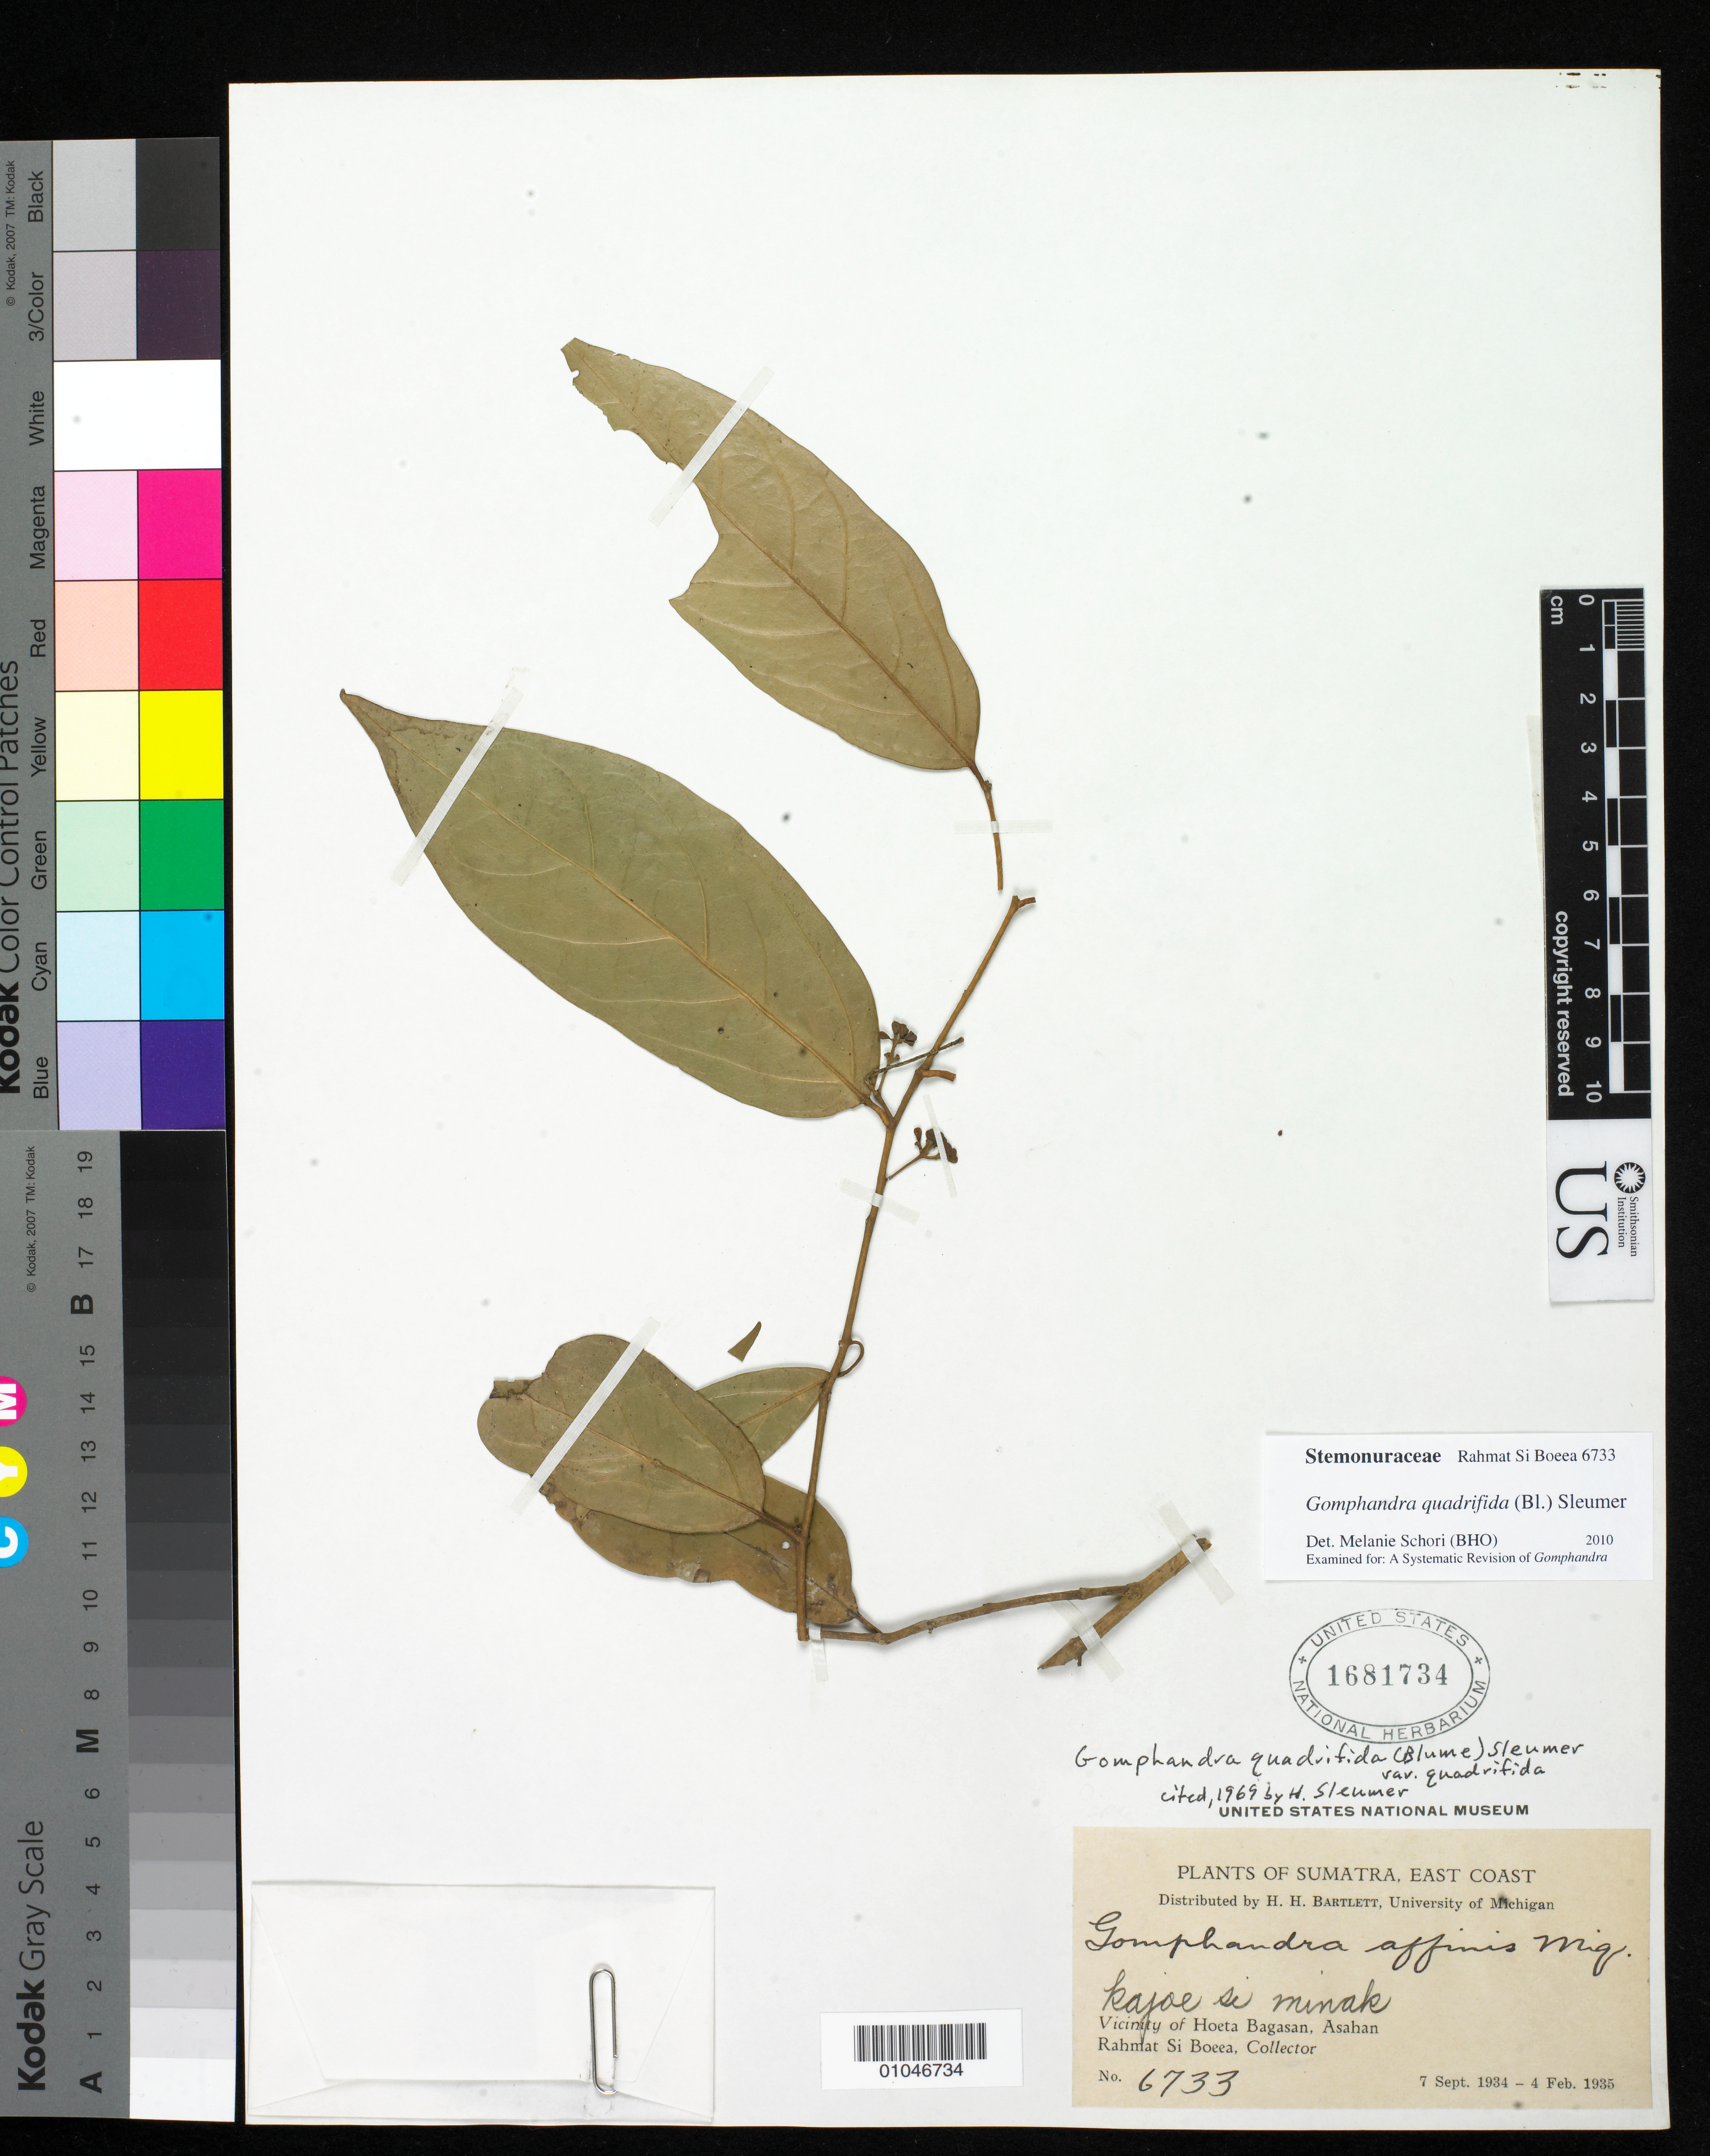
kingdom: Plantae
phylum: Tracheophyta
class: Magnoliopsida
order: Cardiopteridales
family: Stemonuraceae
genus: Gomphandra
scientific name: Gomphandra quadrifida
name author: (Blume) Sleumer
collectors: Rahmat Si Boeea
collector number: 6733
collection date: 1934-09-07/1935-02-04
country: Indonesia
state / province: Sumatra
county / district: Aceh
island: Sumatra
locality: (East Coast) Vicinity of Hoeta Bagasan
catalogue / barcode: US 1681734